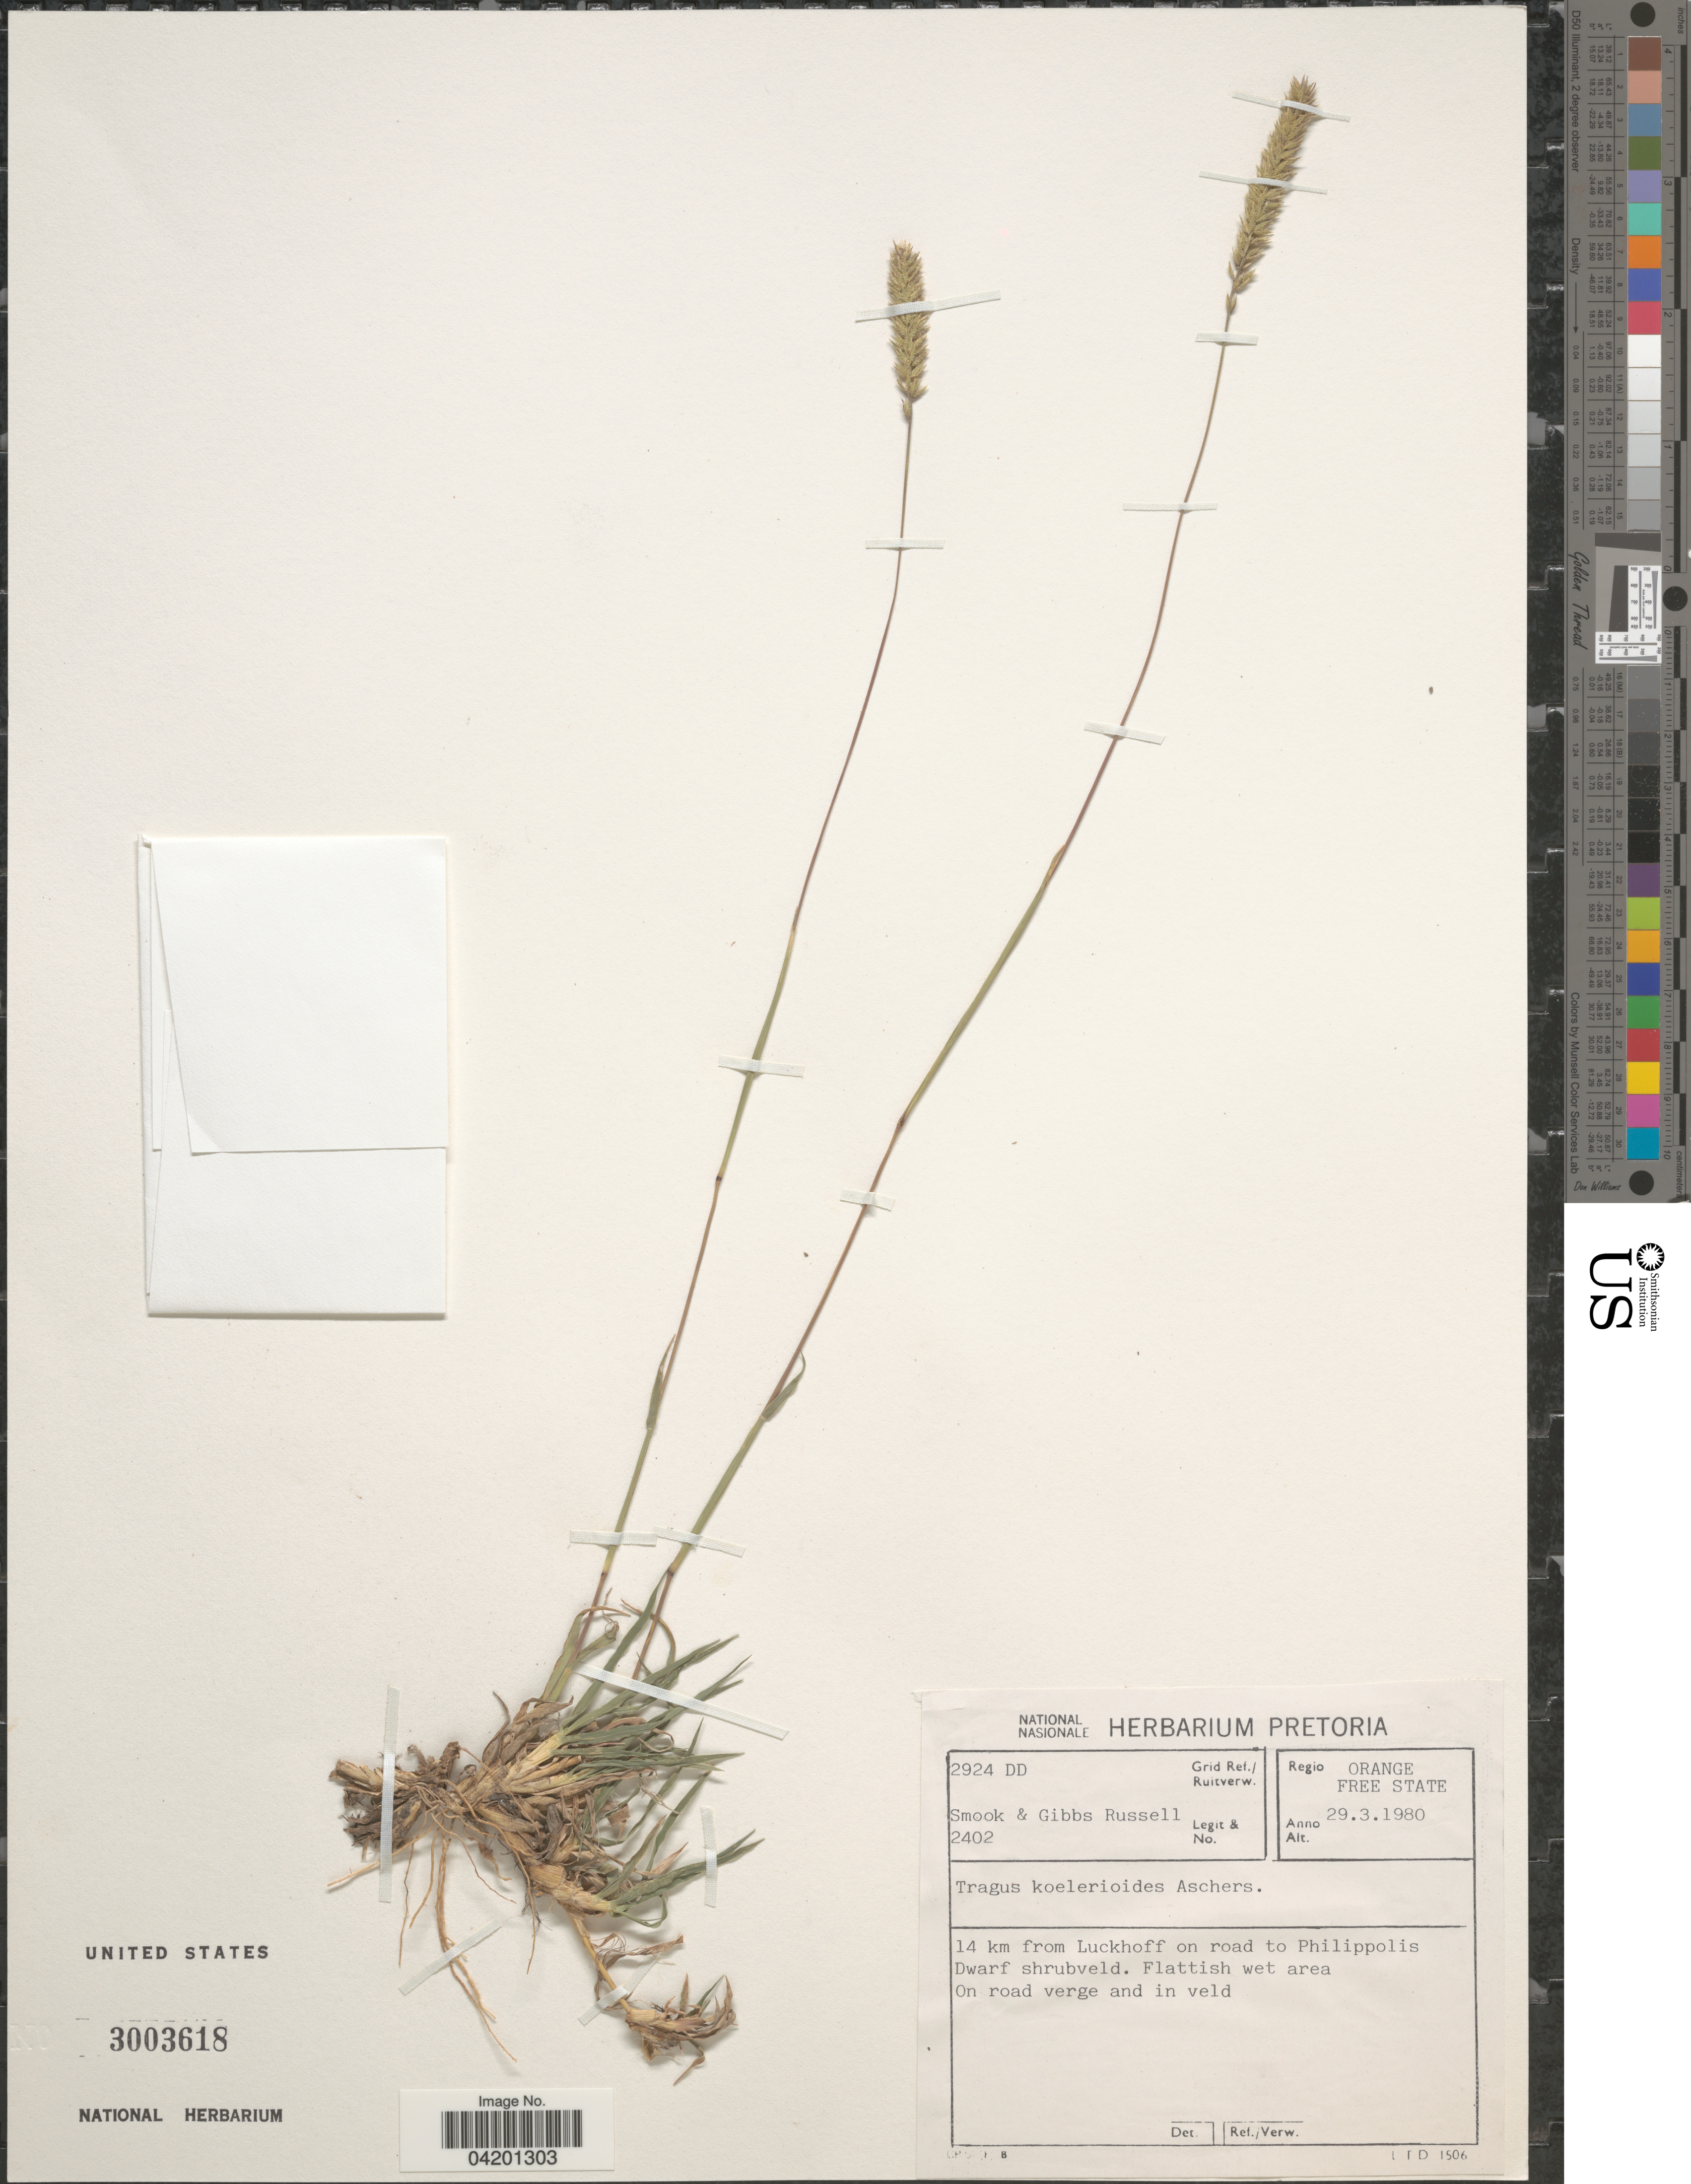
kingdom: Plantae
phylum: Tracheophyta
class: Liliopsida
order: Poales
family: Poaceae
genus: Tragus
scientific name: Tragus koelerioides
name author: Asch.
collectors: S. Russell & G. Russell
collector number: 2402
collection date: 1980-03-29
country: South Africa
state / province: Free State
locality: Grid Ref./Ruitverw. 2924 DD. Regio Orange Free State. 14 km from Luckhoff on road to Philippolis Dwarf shrubveld. Flattish wet area. On road verge and in veld.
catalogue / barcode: US 3003618